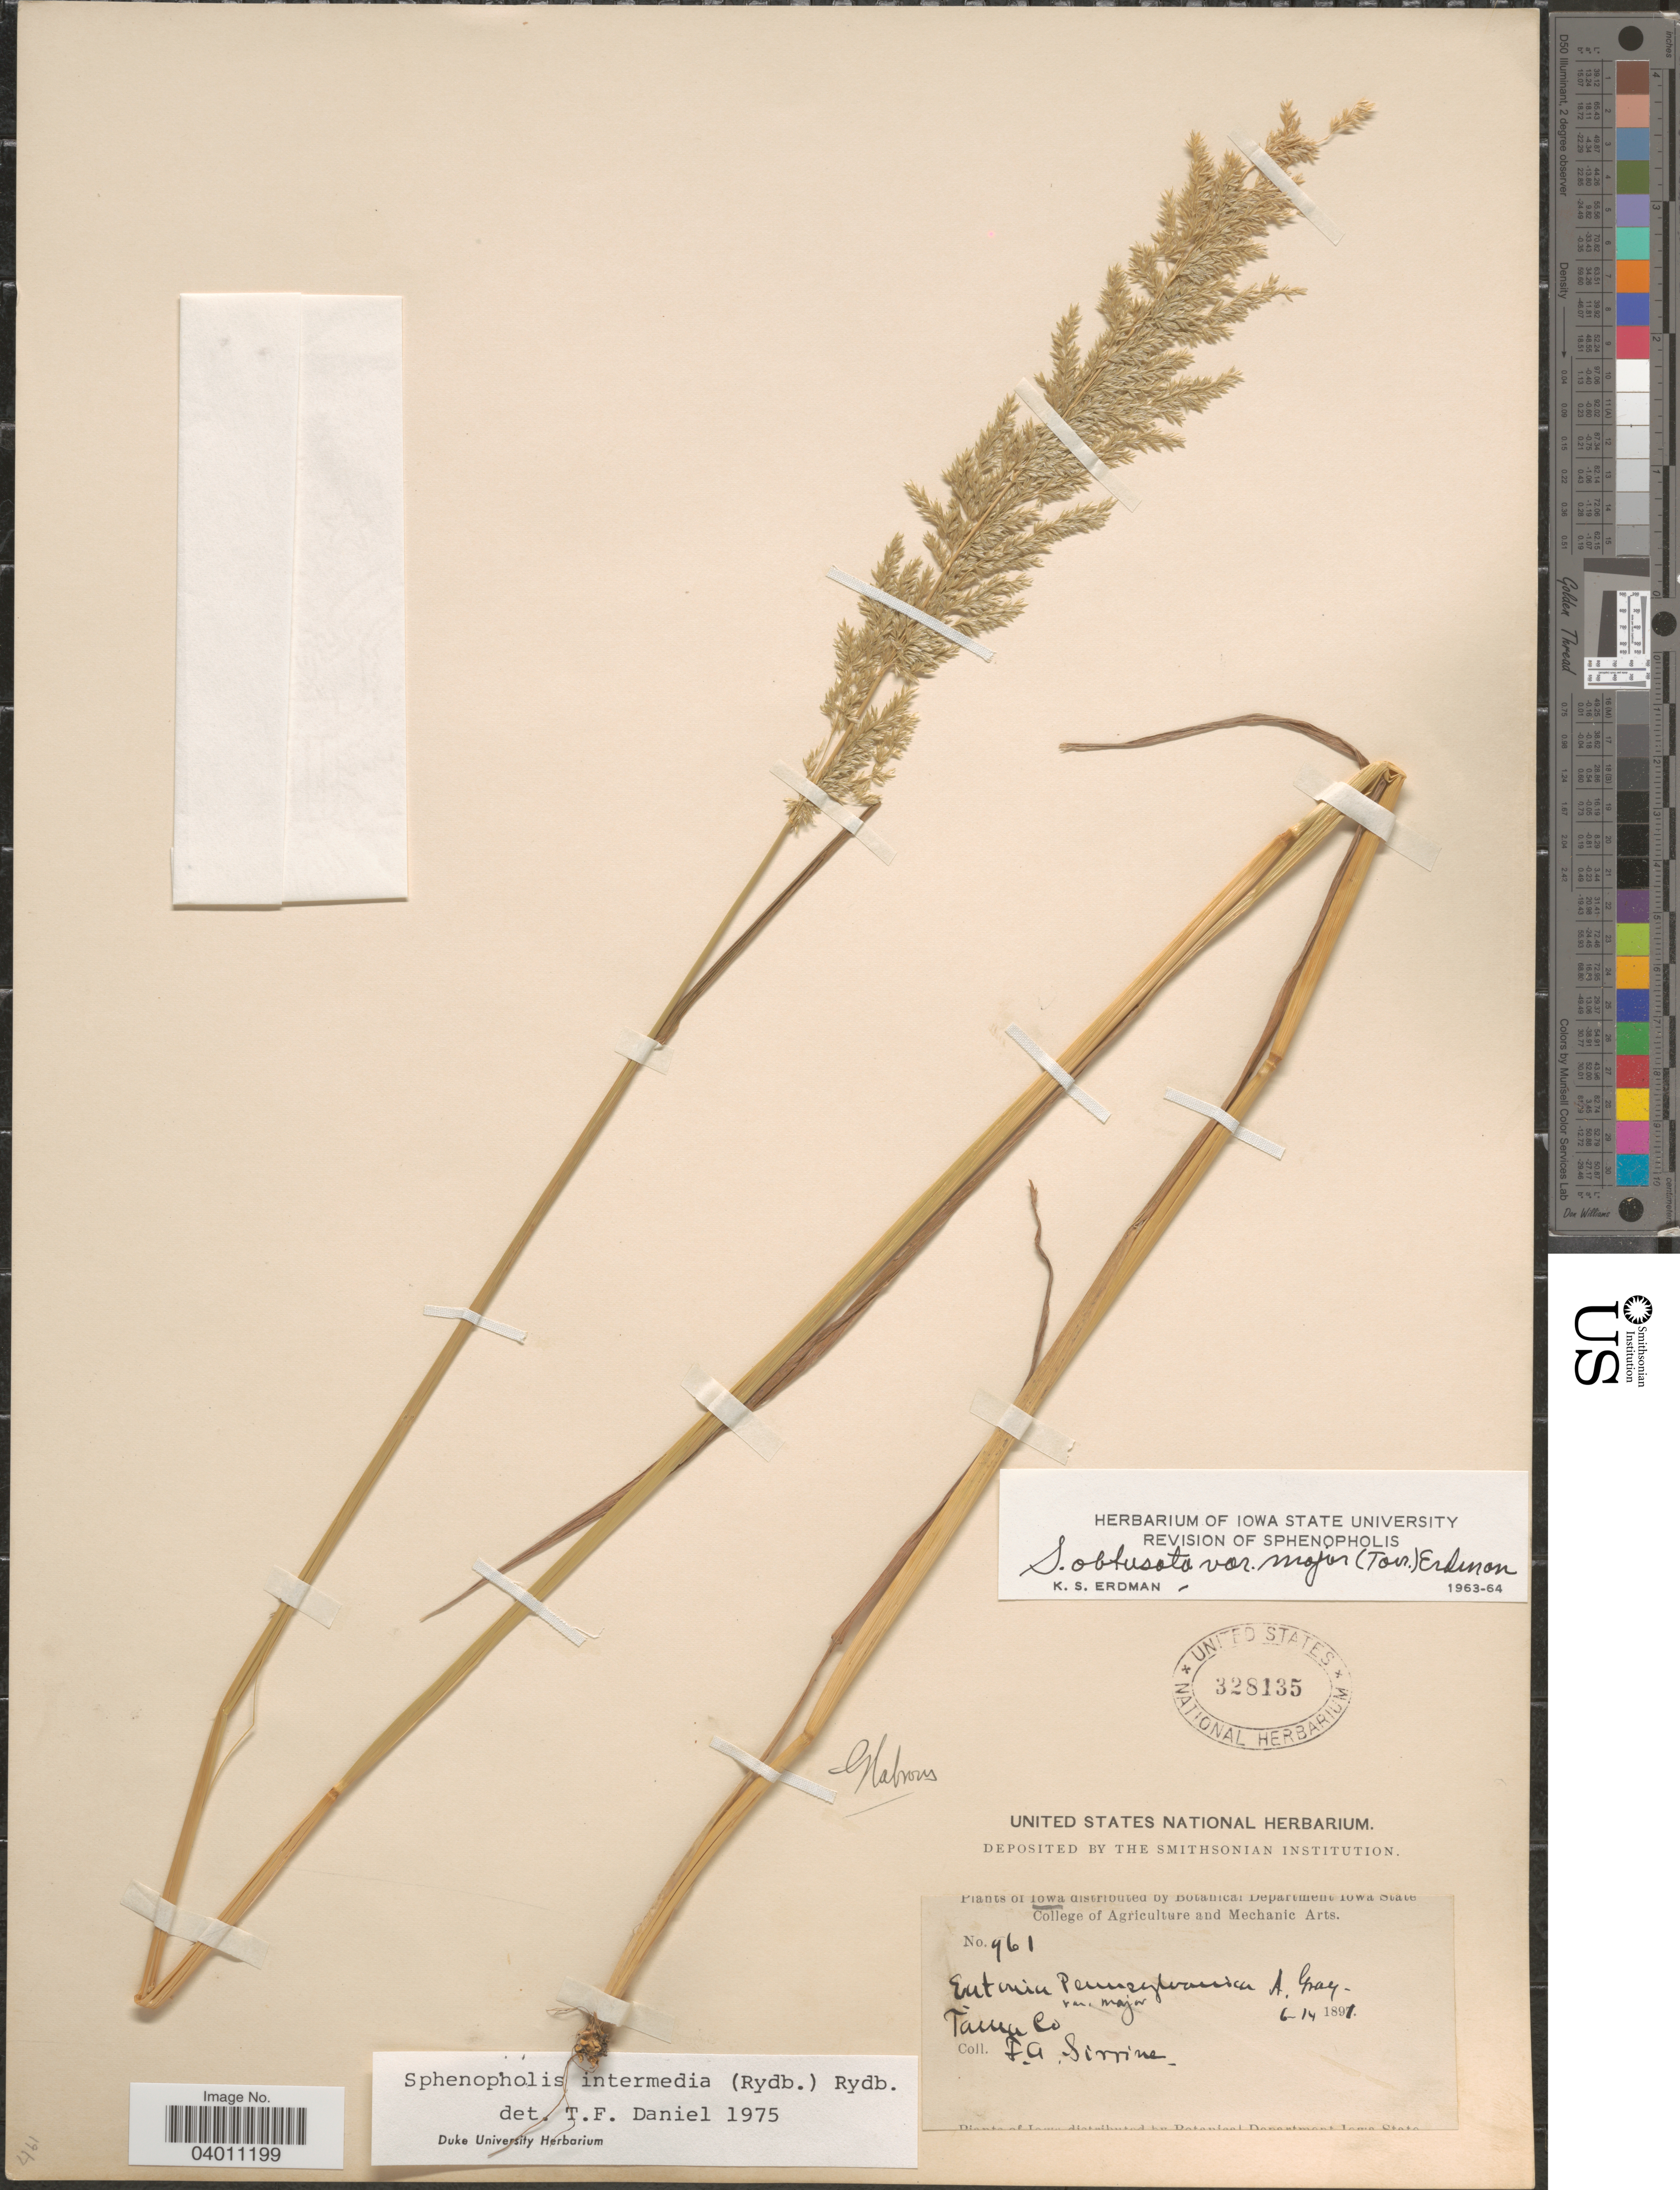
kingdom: Plantae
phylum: Tracheophyta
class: Liliopsida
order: Poales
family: Poaceae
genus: Sphenopholis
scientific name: Sphenopholis intermedia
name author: (Rydb.) Rydb.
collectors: F. Sirrine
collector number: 961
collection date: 1891-06-14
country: United States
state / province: Iowa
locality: Tama Co.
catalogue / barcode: US 328135